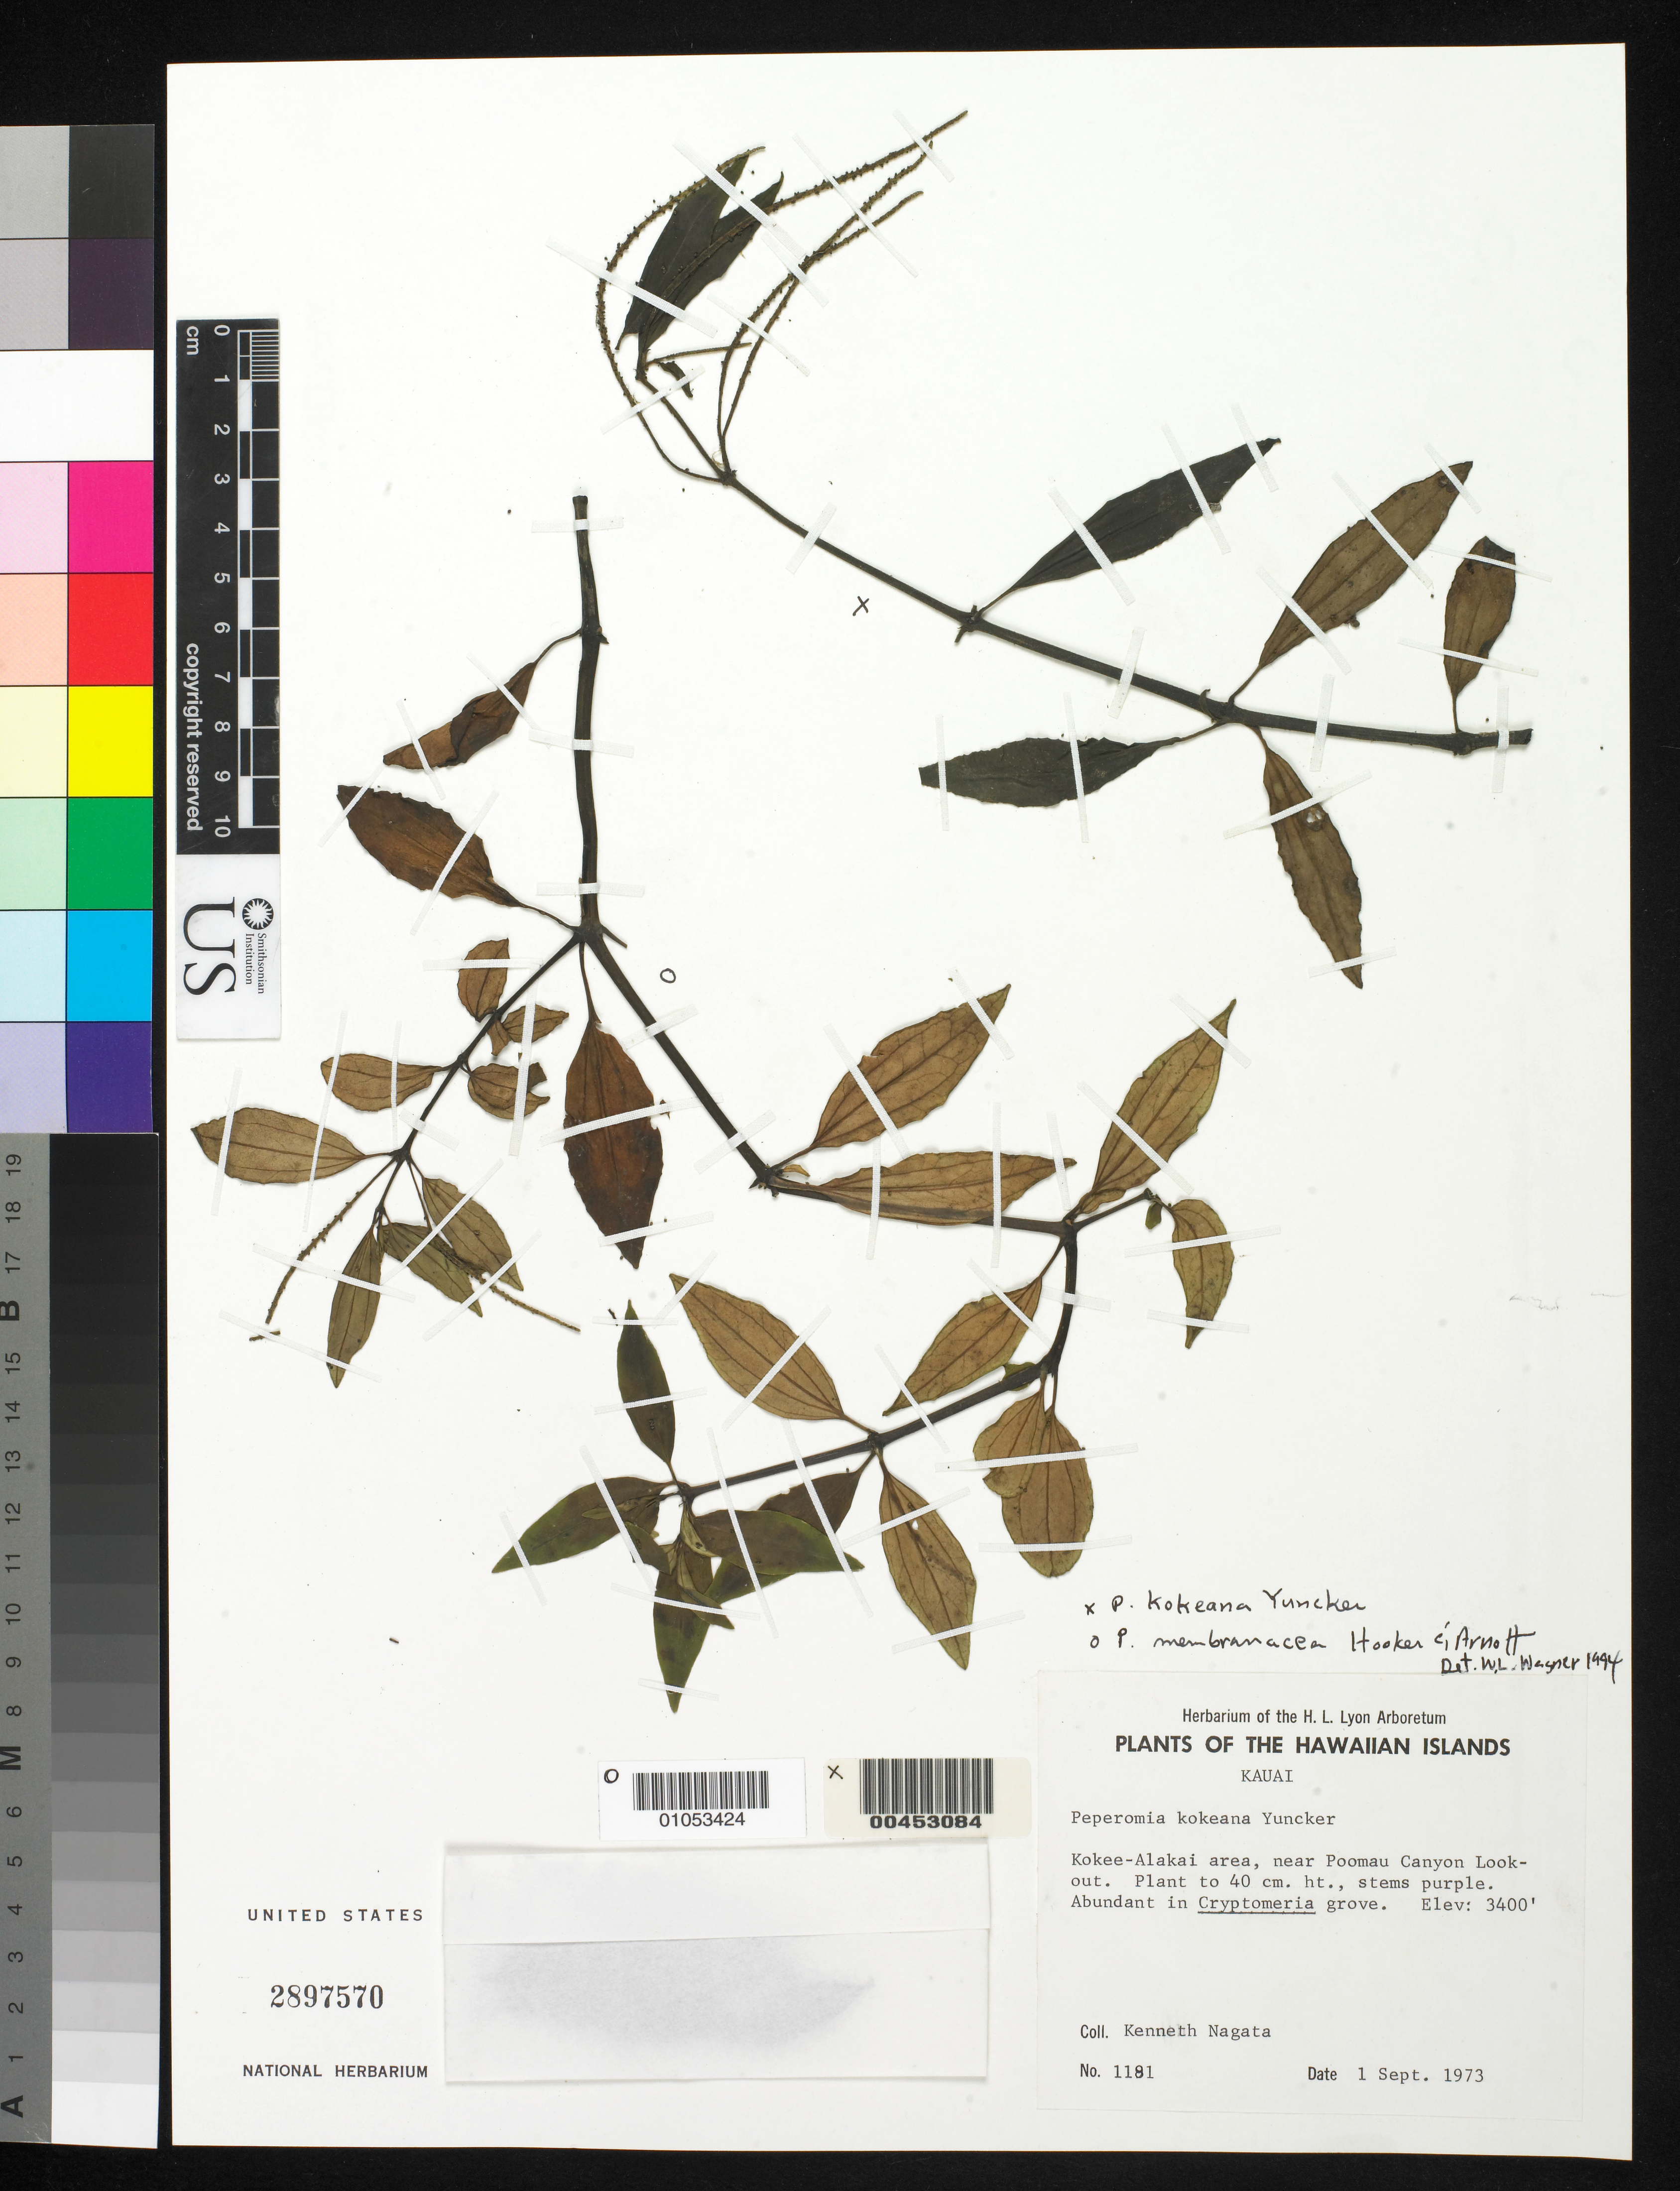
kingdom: Plantae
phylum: Tracheophyta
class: Magnoliopsida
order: Piperales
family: Piperaceae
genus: Peperomia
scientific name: Peperomia kokeana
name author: Yunck.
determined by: Wagner, W. L., (BOT), Smithsonian Institution - National Museum of Natural History (UNITED STATES)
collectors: K. Nagata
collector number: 1181p.p.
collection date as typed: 1 Sep 1973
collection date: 1973-09-01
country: United States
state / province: Hawaii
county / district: Kaui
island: Kaua'i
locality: Kokee - Alakai area, near Poomau Canyon Lookout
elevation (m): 1036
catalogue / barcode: US 2897570